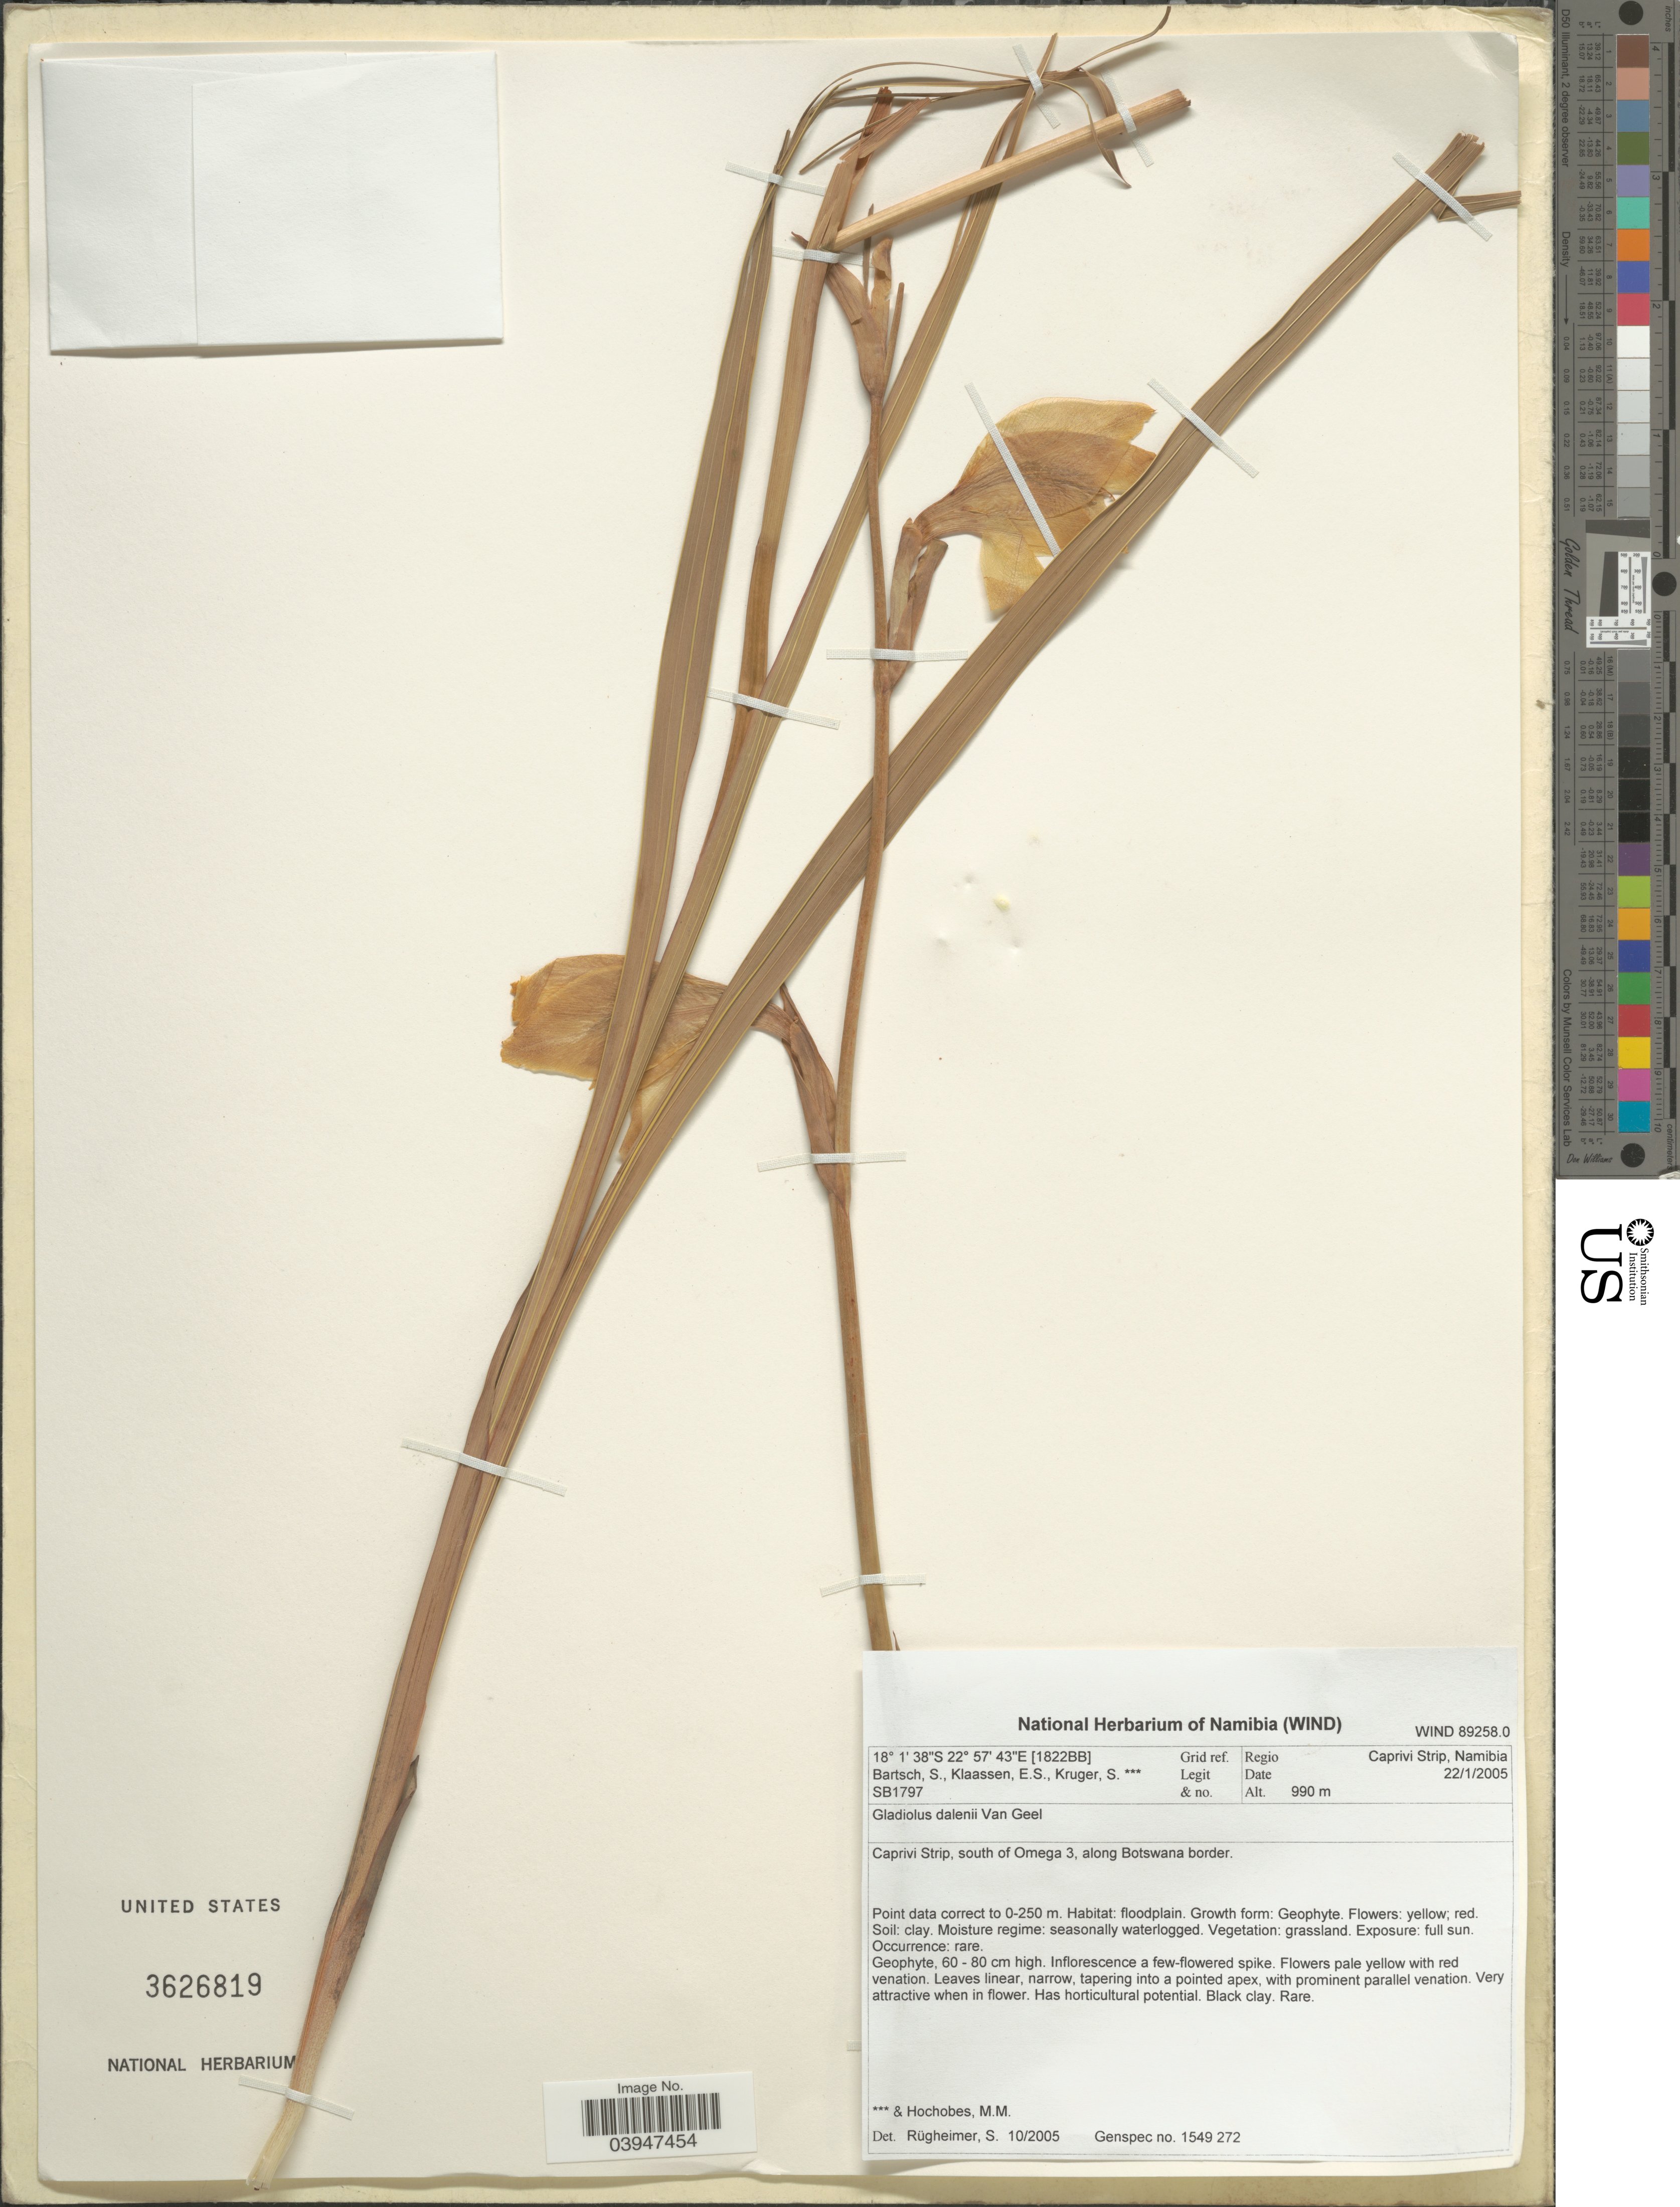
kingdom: Plantae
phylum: Tracheophyta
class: Liliopsida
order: Asparagales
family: Iridaceae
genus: Gladiolus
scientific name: Gladiolus dalenii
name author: Van Geel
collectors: S. Bartsch, E. S. Klaassen & S. Kruger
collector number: SB1797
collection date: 2005-01-22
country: Namibia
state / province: Caprivi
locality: Grid ref. [1822BB]. Regio Caprivi Strip, Namibia. Caprivi Strip, south of Omega 3, along Botswana border.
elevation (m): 990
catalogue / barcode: US 3626819